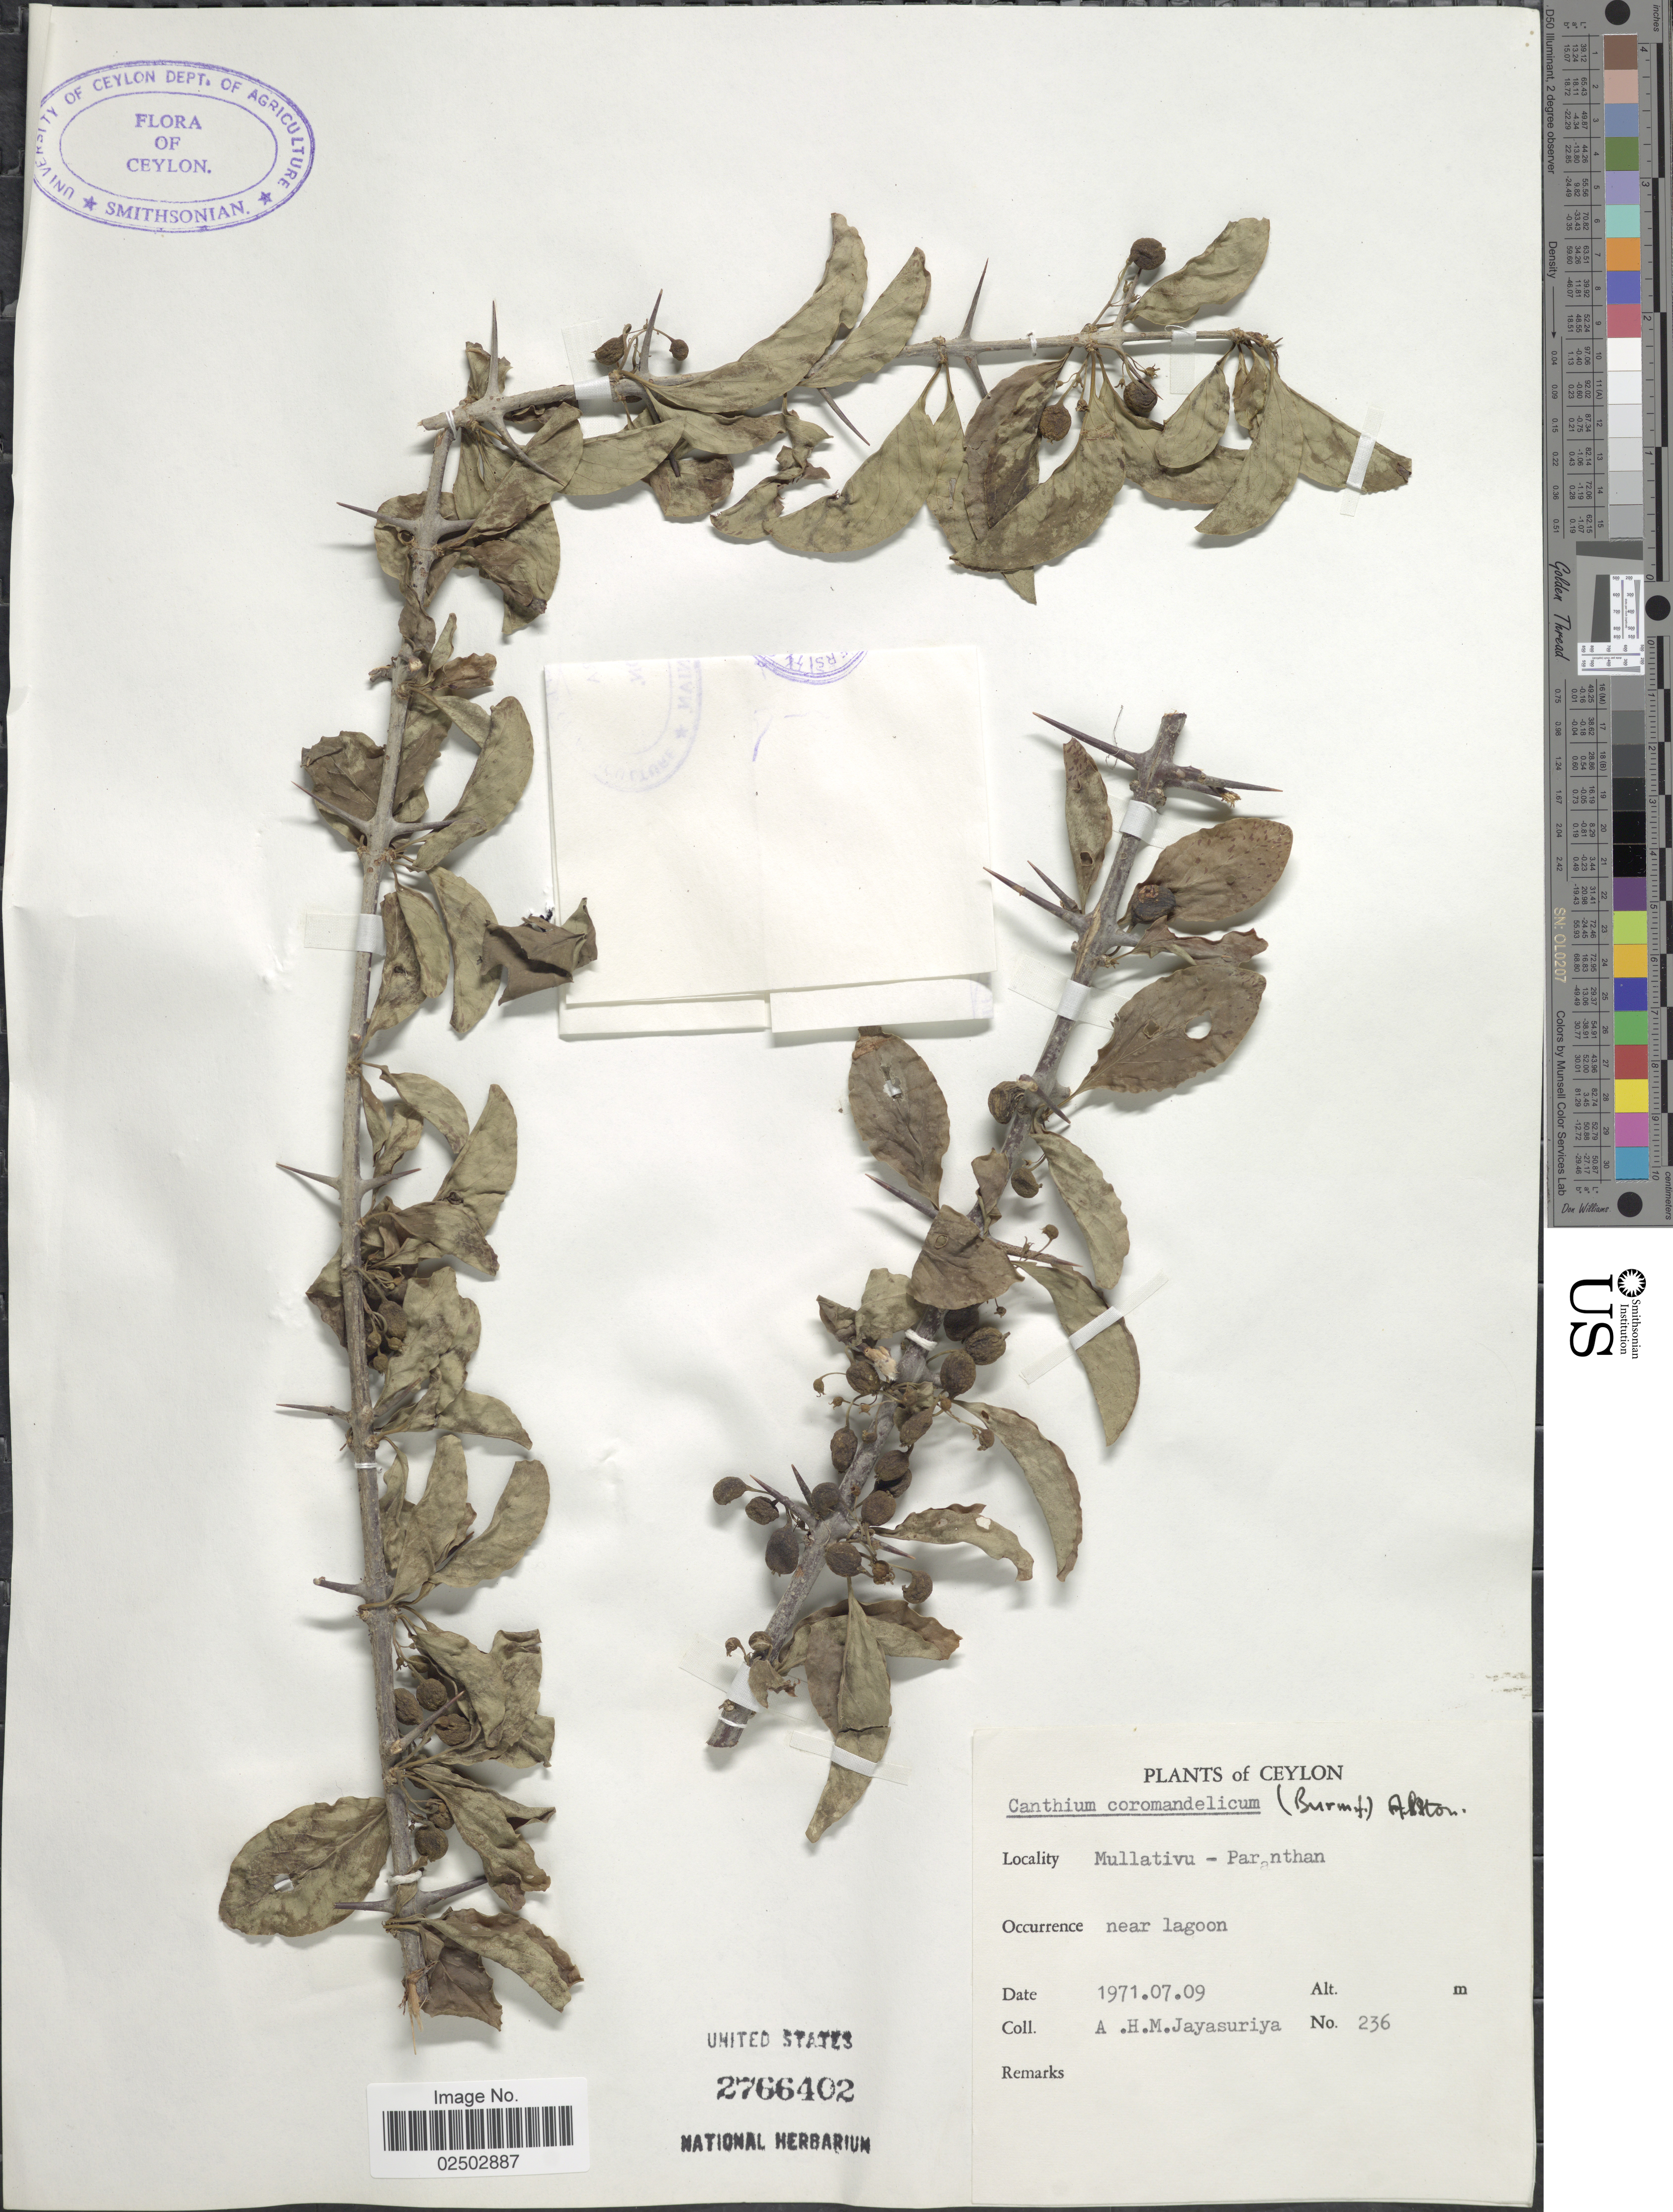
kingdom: Plantae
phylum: Tracheophyta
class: Magnoliopsida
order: Gentianales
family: Rubiaceae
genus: Canthium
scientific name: Canthium coromandelicum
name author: (Burm. f.) Alston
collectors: A. H. Jayasuriya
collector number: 236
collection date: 1971-07-09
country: Sri Lanka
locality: Ceylon, Mullativu-Paranthan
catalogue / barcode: US 2766402